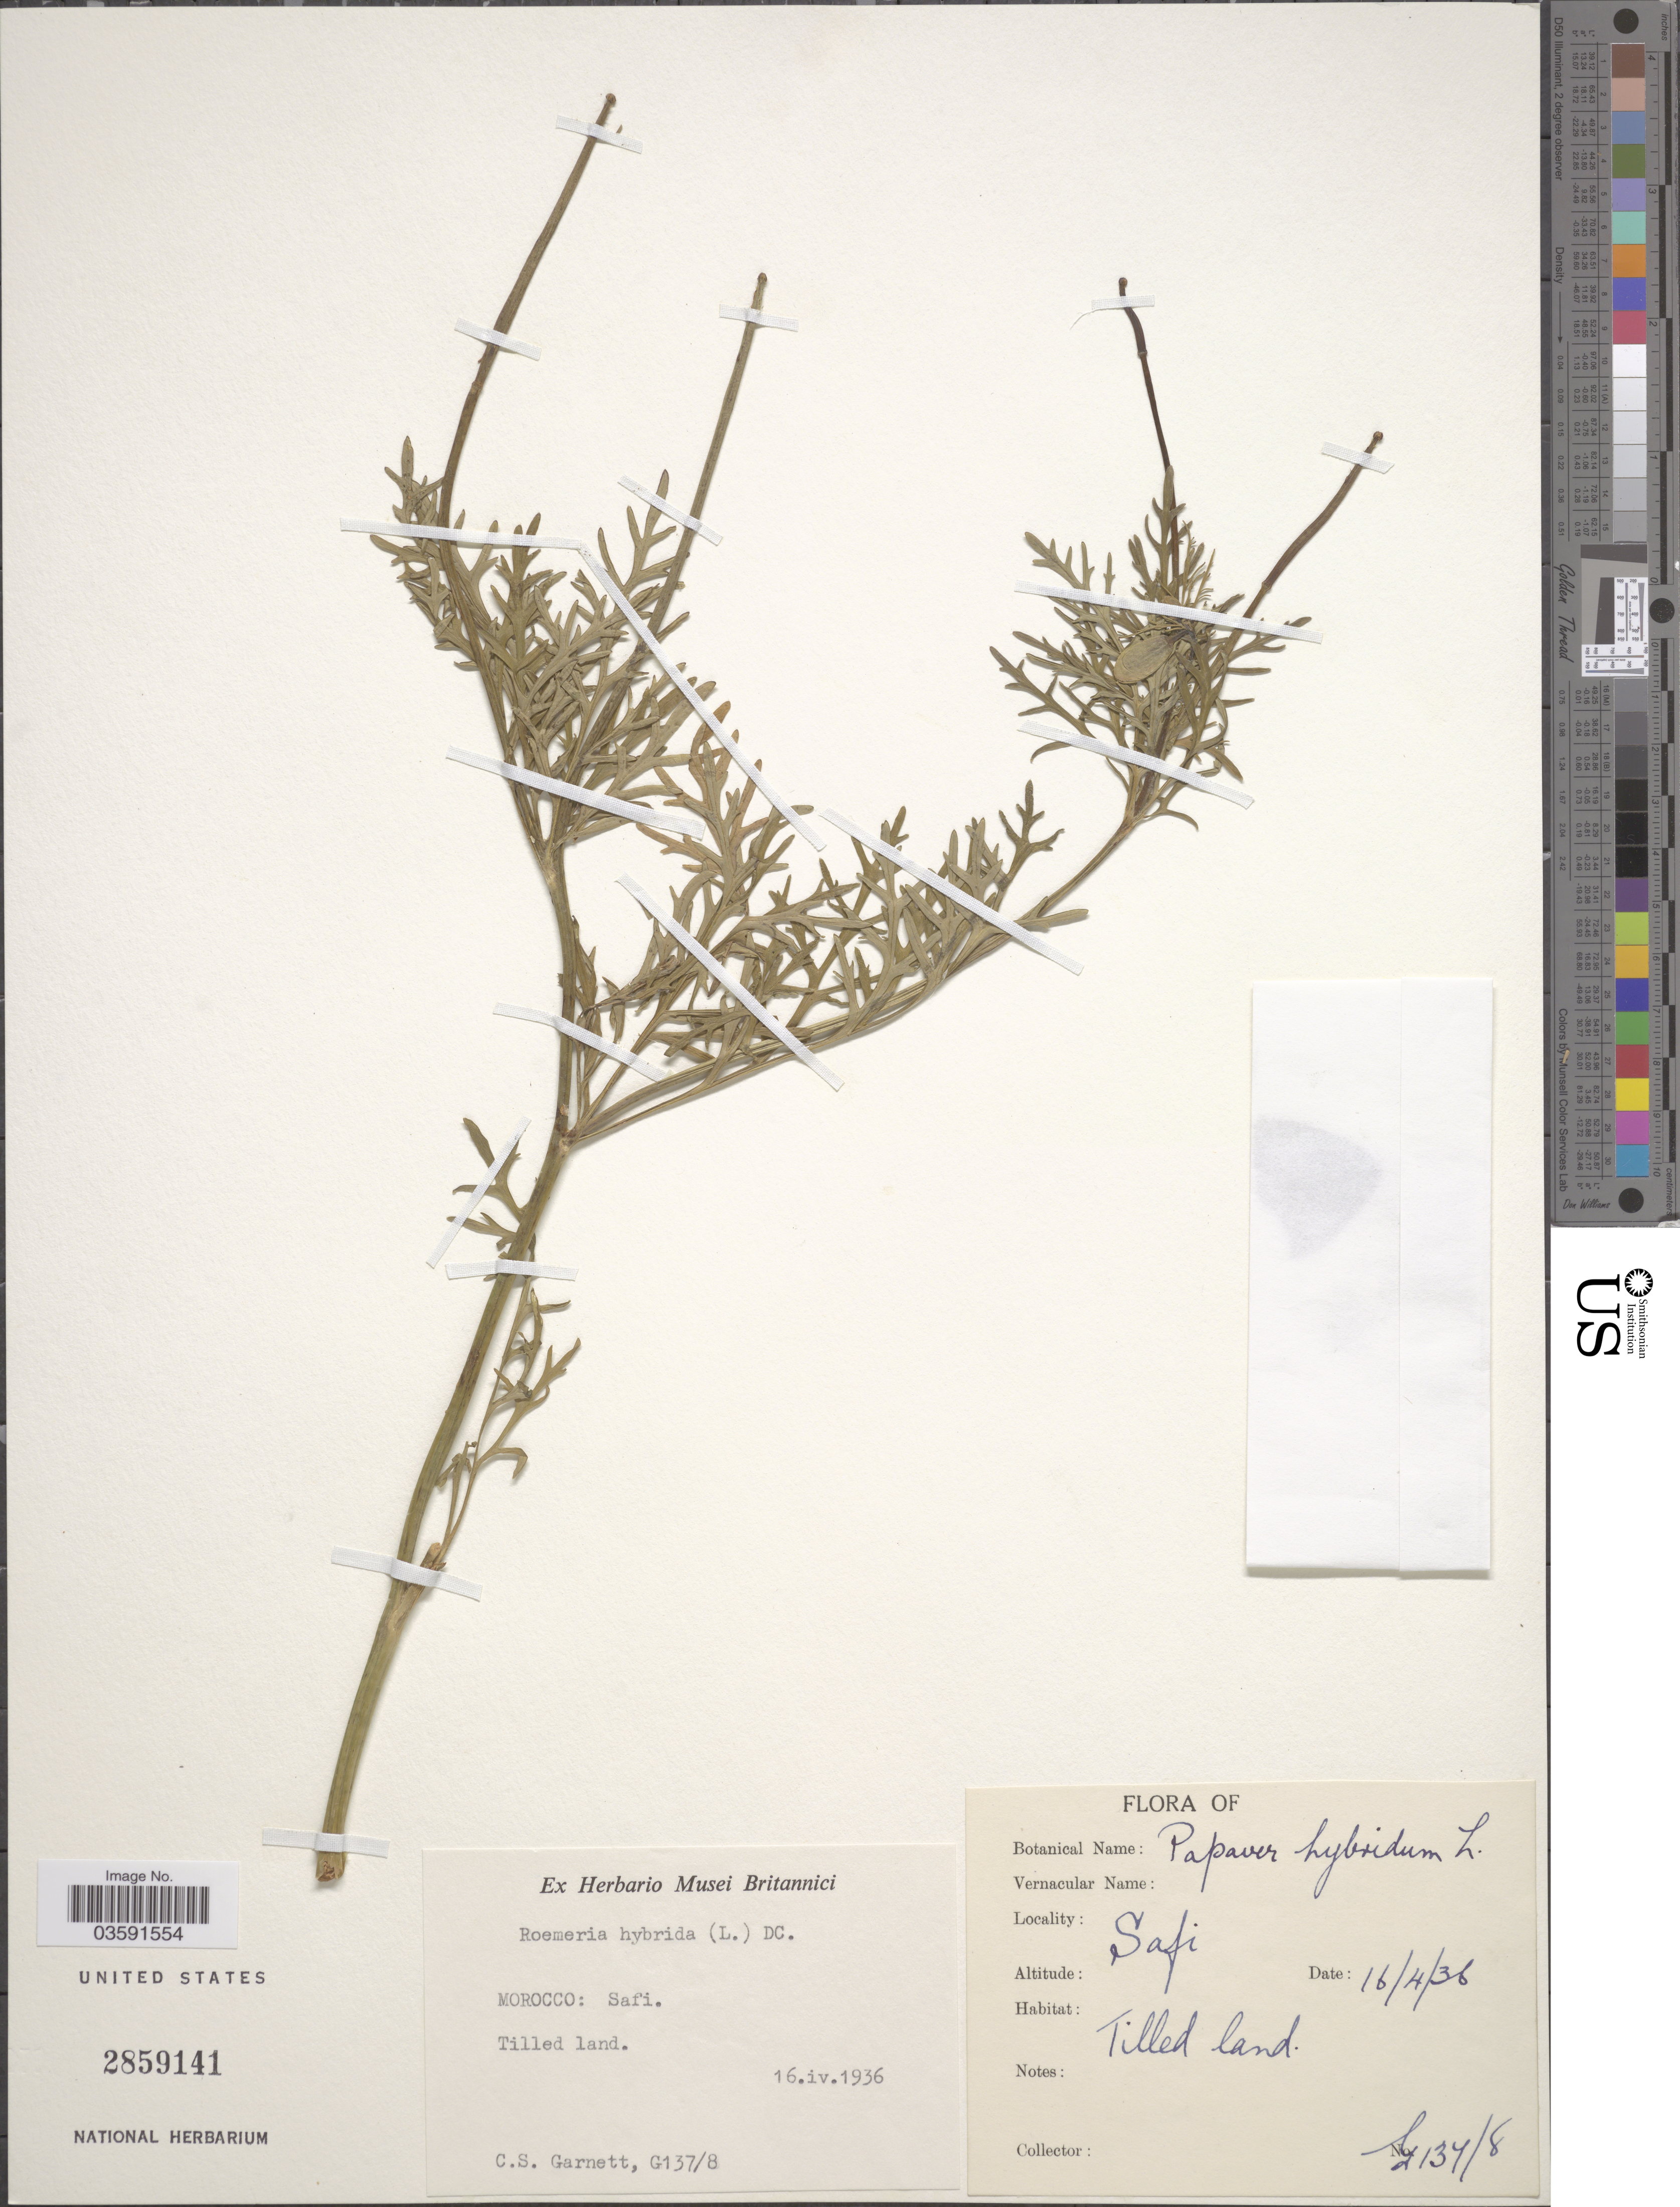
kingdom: Plantae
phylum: Tracheophyta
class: Magnoliopsida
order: Ranunculales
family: Papaveraceae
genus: Papaver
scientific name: Papaver dodecandrum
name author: (Forssk.) Medik.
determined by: Strong, M. T., (US), Smithsonian Institution - National Museum of Natural History (UNITED STATES)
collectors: C. Garnett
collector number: G137/8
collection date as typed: Transcribed d/m/y: 16/4/36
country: Morocco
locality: Safi.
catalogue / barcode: US 2859141